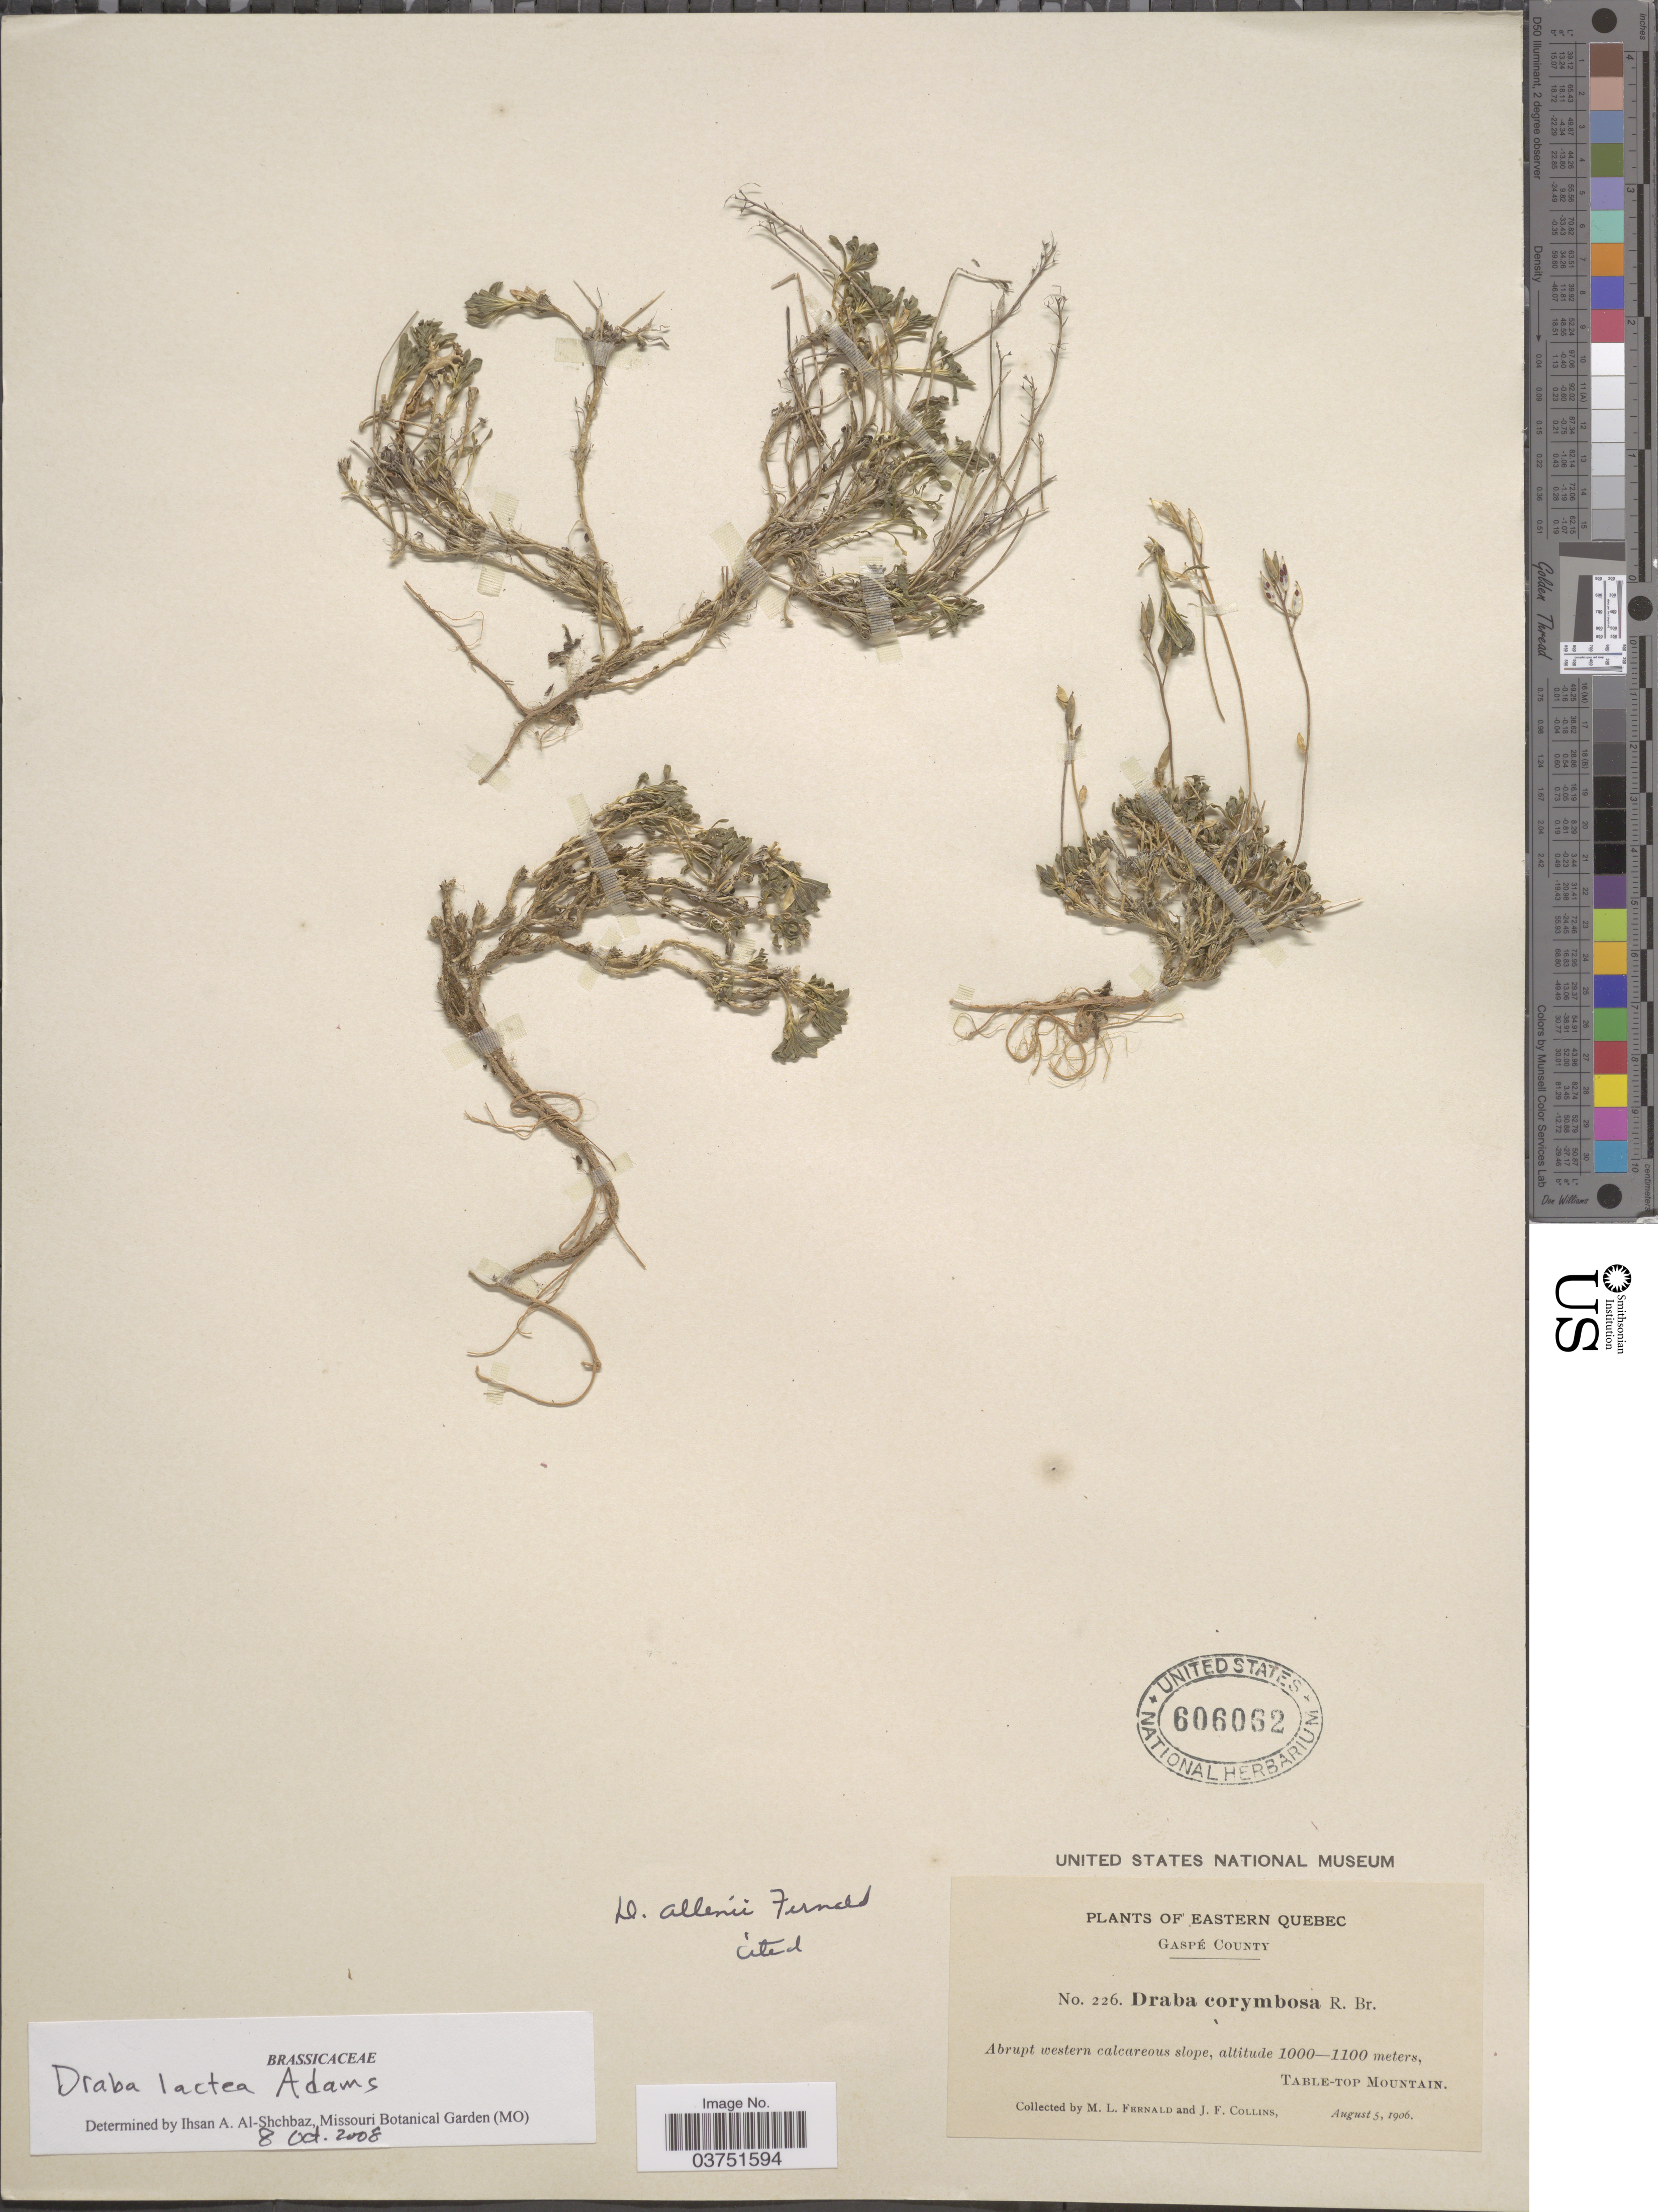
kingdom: Plantae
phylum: Tracheophyta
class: Magnoliopsida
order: Brassicales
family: Brassicaceae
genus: Draba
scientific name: Draba lactea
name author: Adams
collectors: M. L. Fernald & J. Collins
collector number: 226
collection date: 1906-08-05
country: Canada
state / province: Quebec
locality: Eastern Quebec. Gaspé County. Abrupt western calcareous slope. Table-Top Mountain.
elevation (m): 1000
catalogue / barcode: US 606062